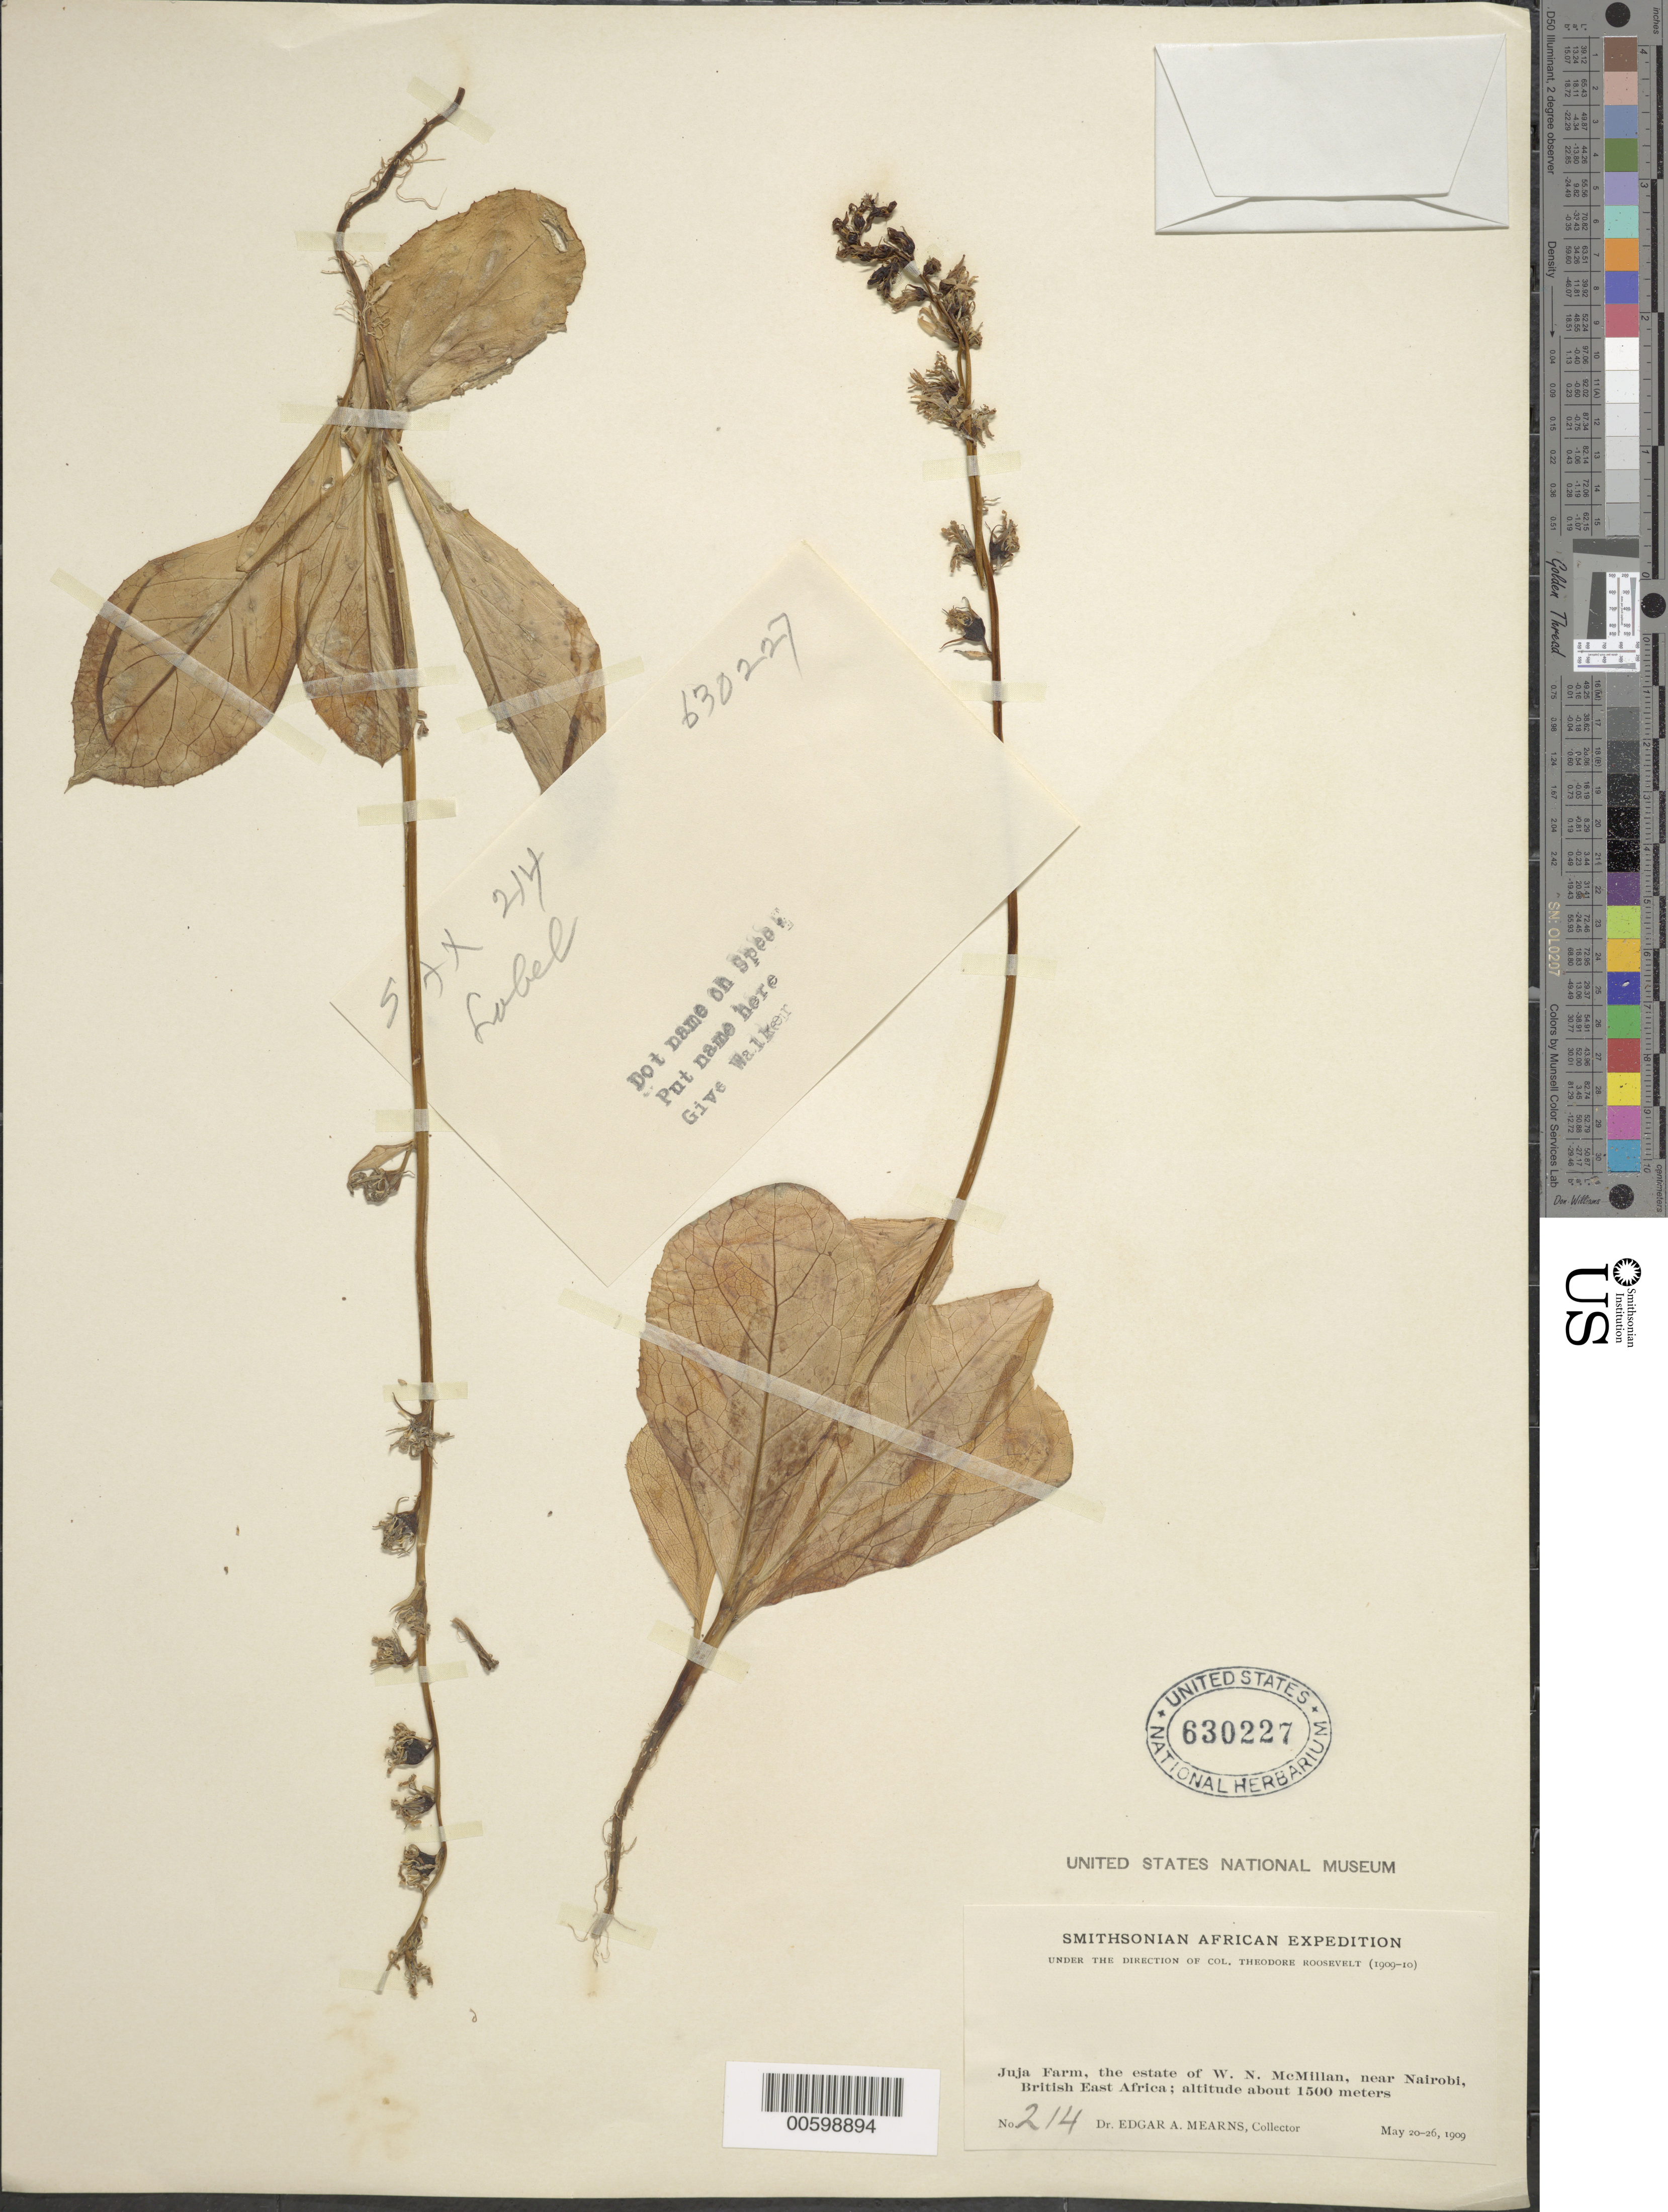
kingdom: Plantae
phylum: Tracheophyta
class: Magnoliopsida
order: Asterales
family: Campanulaceae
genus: Lobelia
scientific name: Lobelia sp.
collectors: E. A. Mearns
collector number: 214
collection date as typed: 20 May 1909 to 26 May 1909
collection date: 1909-05-20/1909-05-26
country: Kenya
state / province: Nairobi Area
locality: Juja Farm, the estate of W.N. McMillan, near Nairobi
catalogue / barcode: US 630227